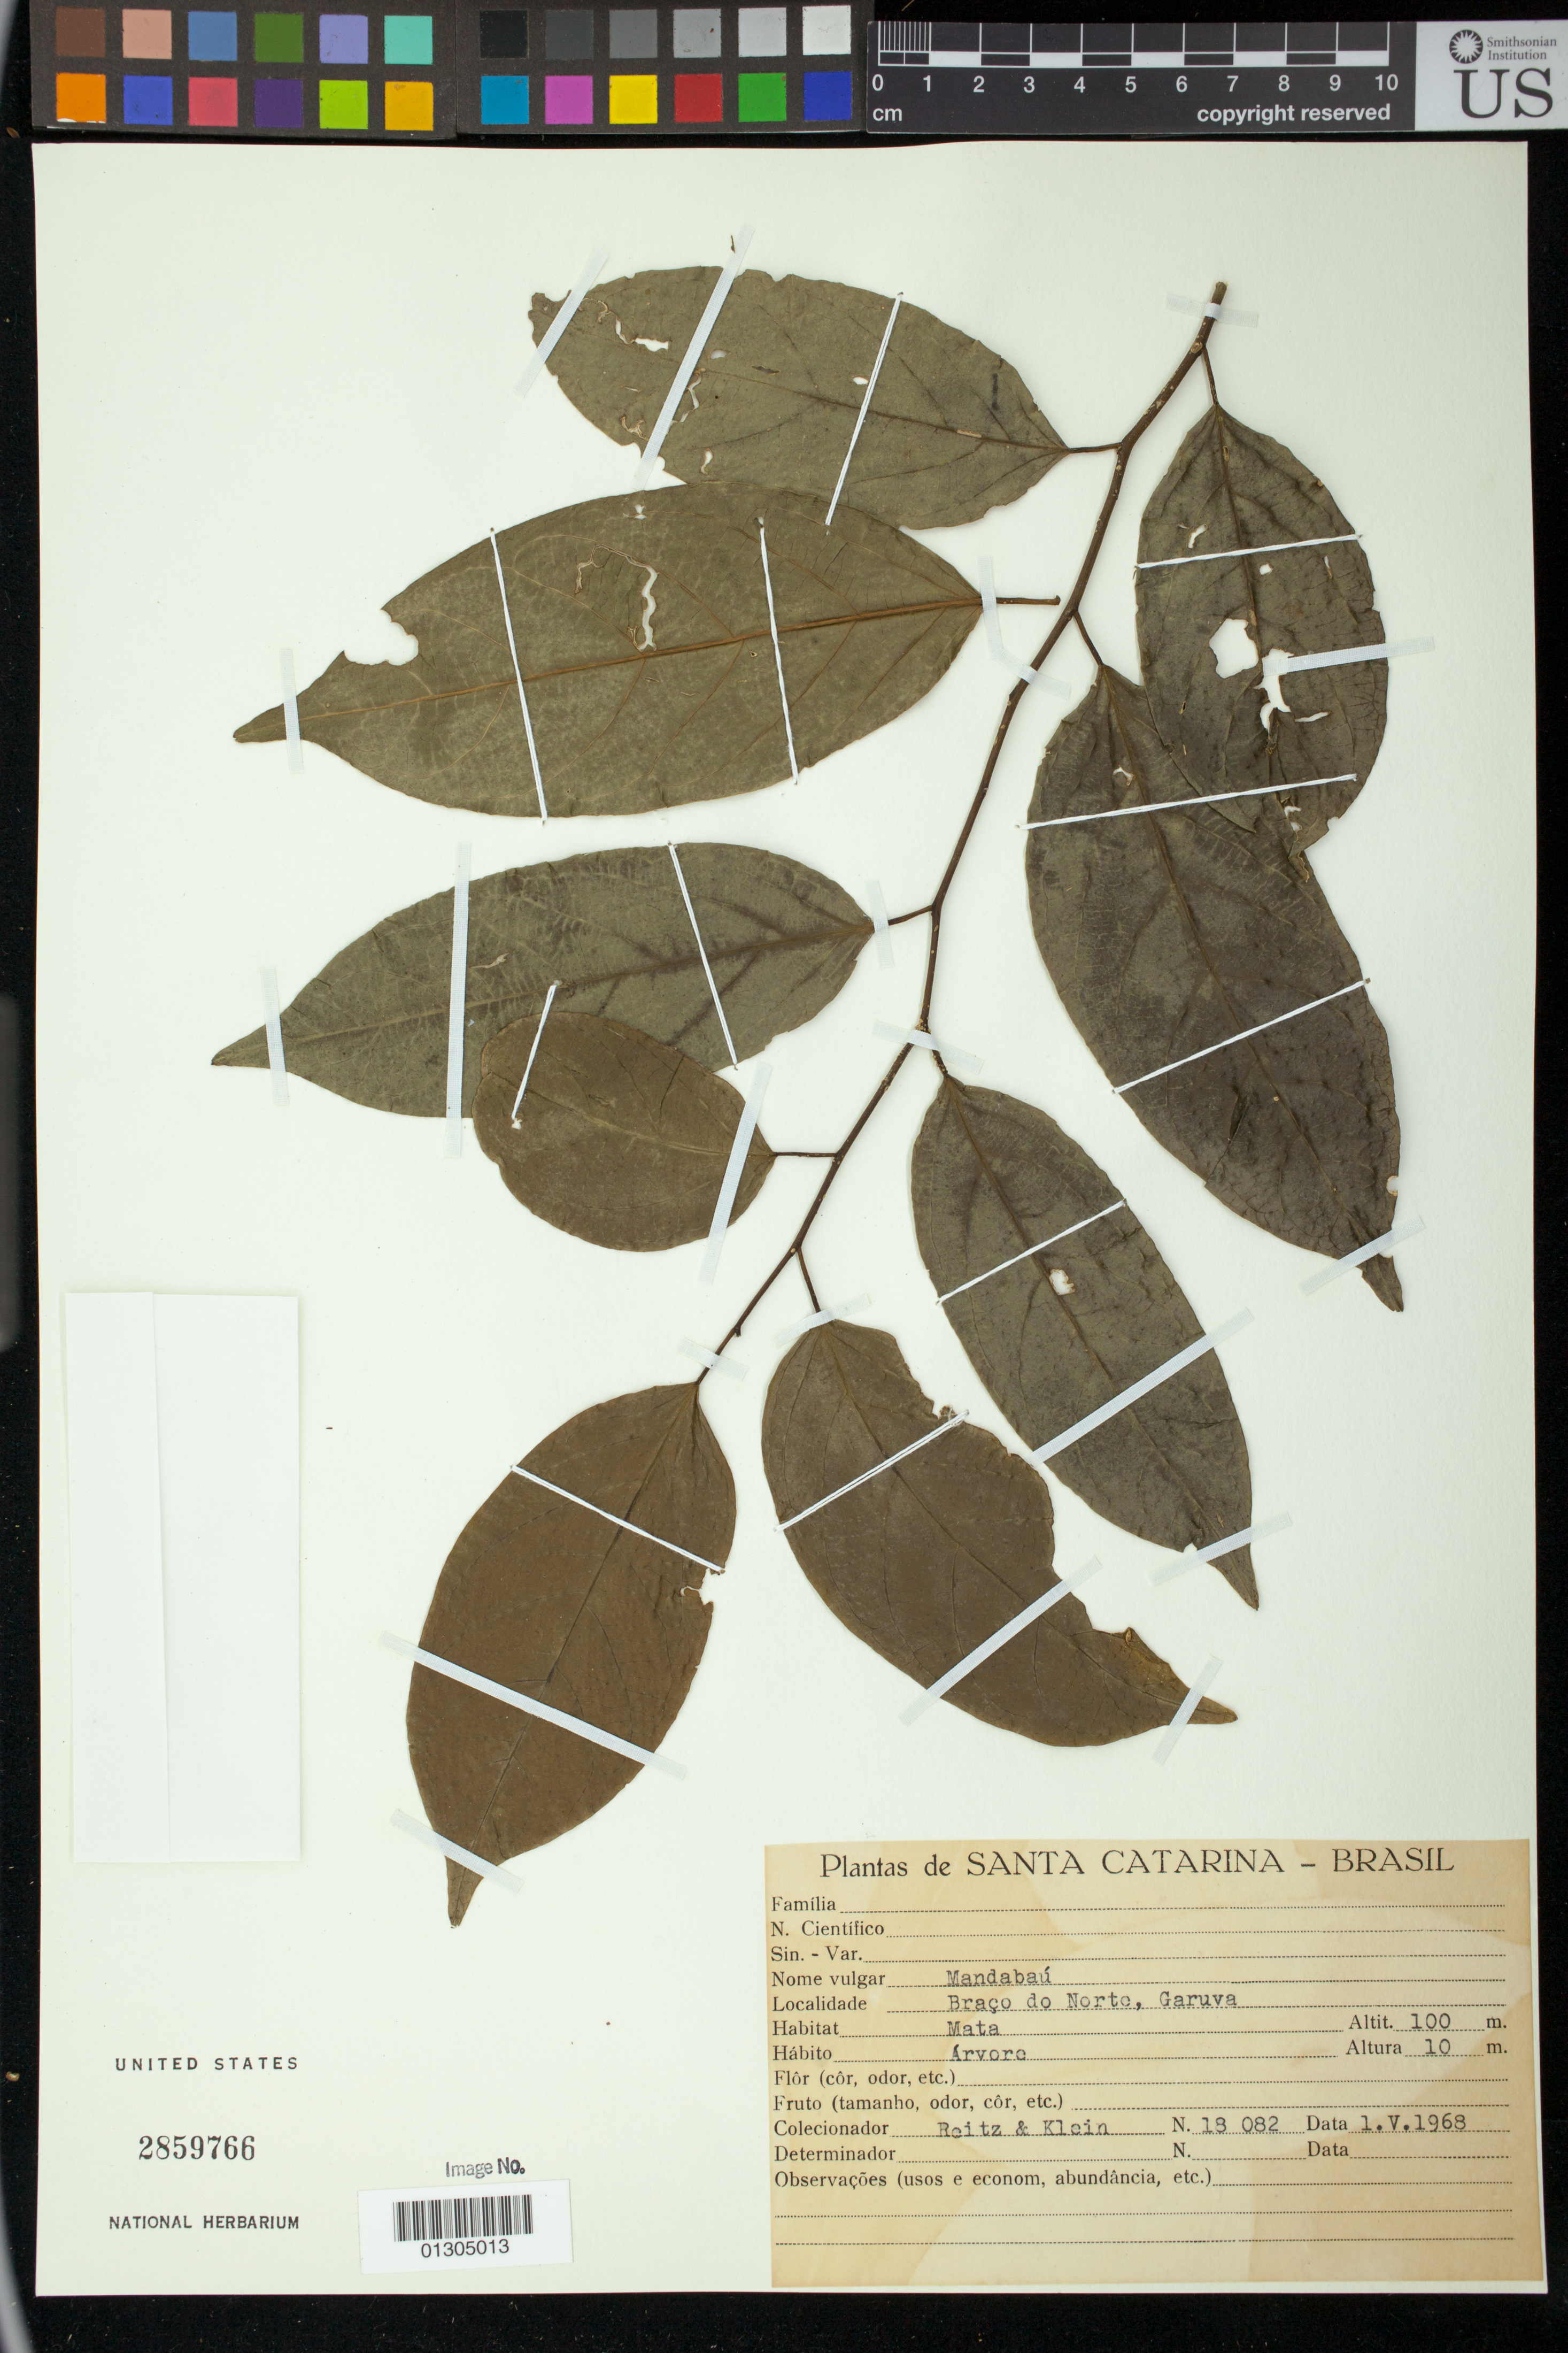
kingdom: Plantae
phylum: Tracheophyta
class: Magnoliopsida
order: Malpighiales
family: Euphorbiaceae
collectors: R. Reitz & R. M. Klein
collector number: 18082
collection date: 1968-05-01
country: Brazil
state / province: Santa Catarina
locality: Braço do Norte, Garuva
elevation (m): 100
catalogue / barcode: US 2859766